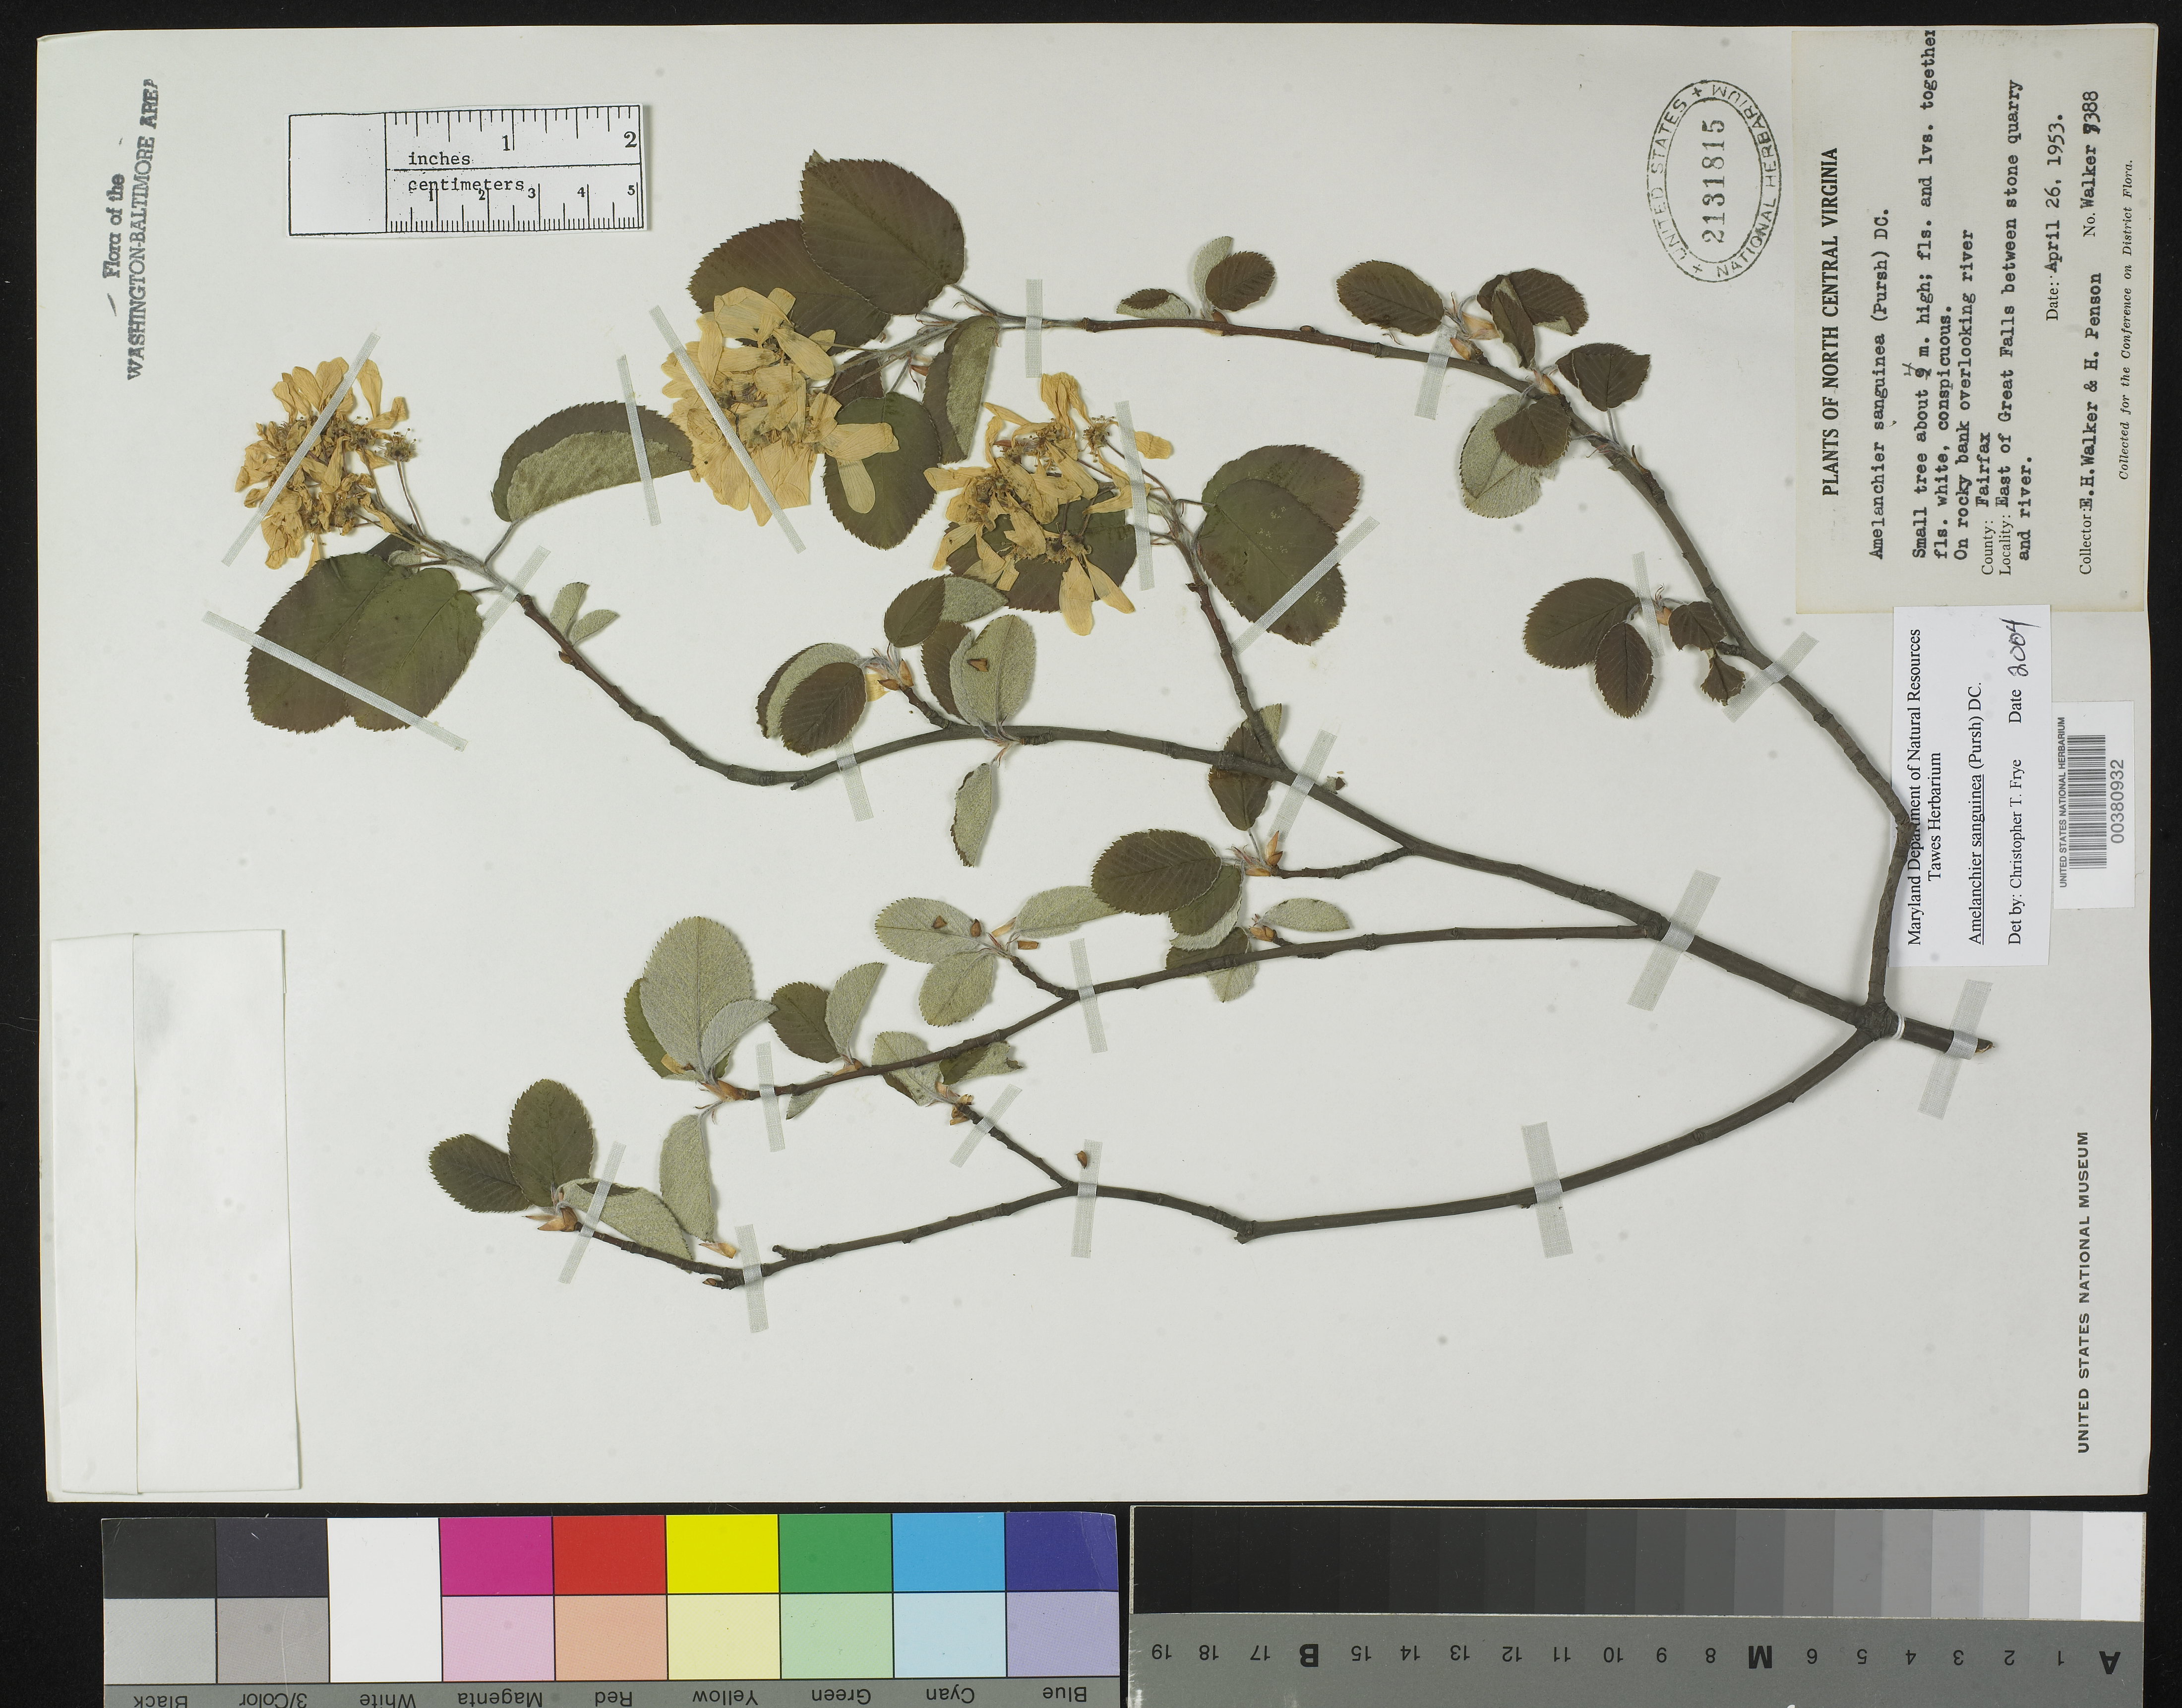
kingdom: Plantae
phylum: Tracheophyta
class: Magnoliopsida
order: Rosales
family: Rosaceae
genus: Amelanchier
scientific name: Amelanchier sanguinea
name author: (Pursh) DC.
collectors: E. H. Walker & H. Penson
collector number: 7288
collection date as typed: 26 Apr 1953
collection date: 1953-04-26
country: United States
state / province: Virginia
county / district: Fairfax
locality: East of Great Falls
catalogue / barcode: US 2131815